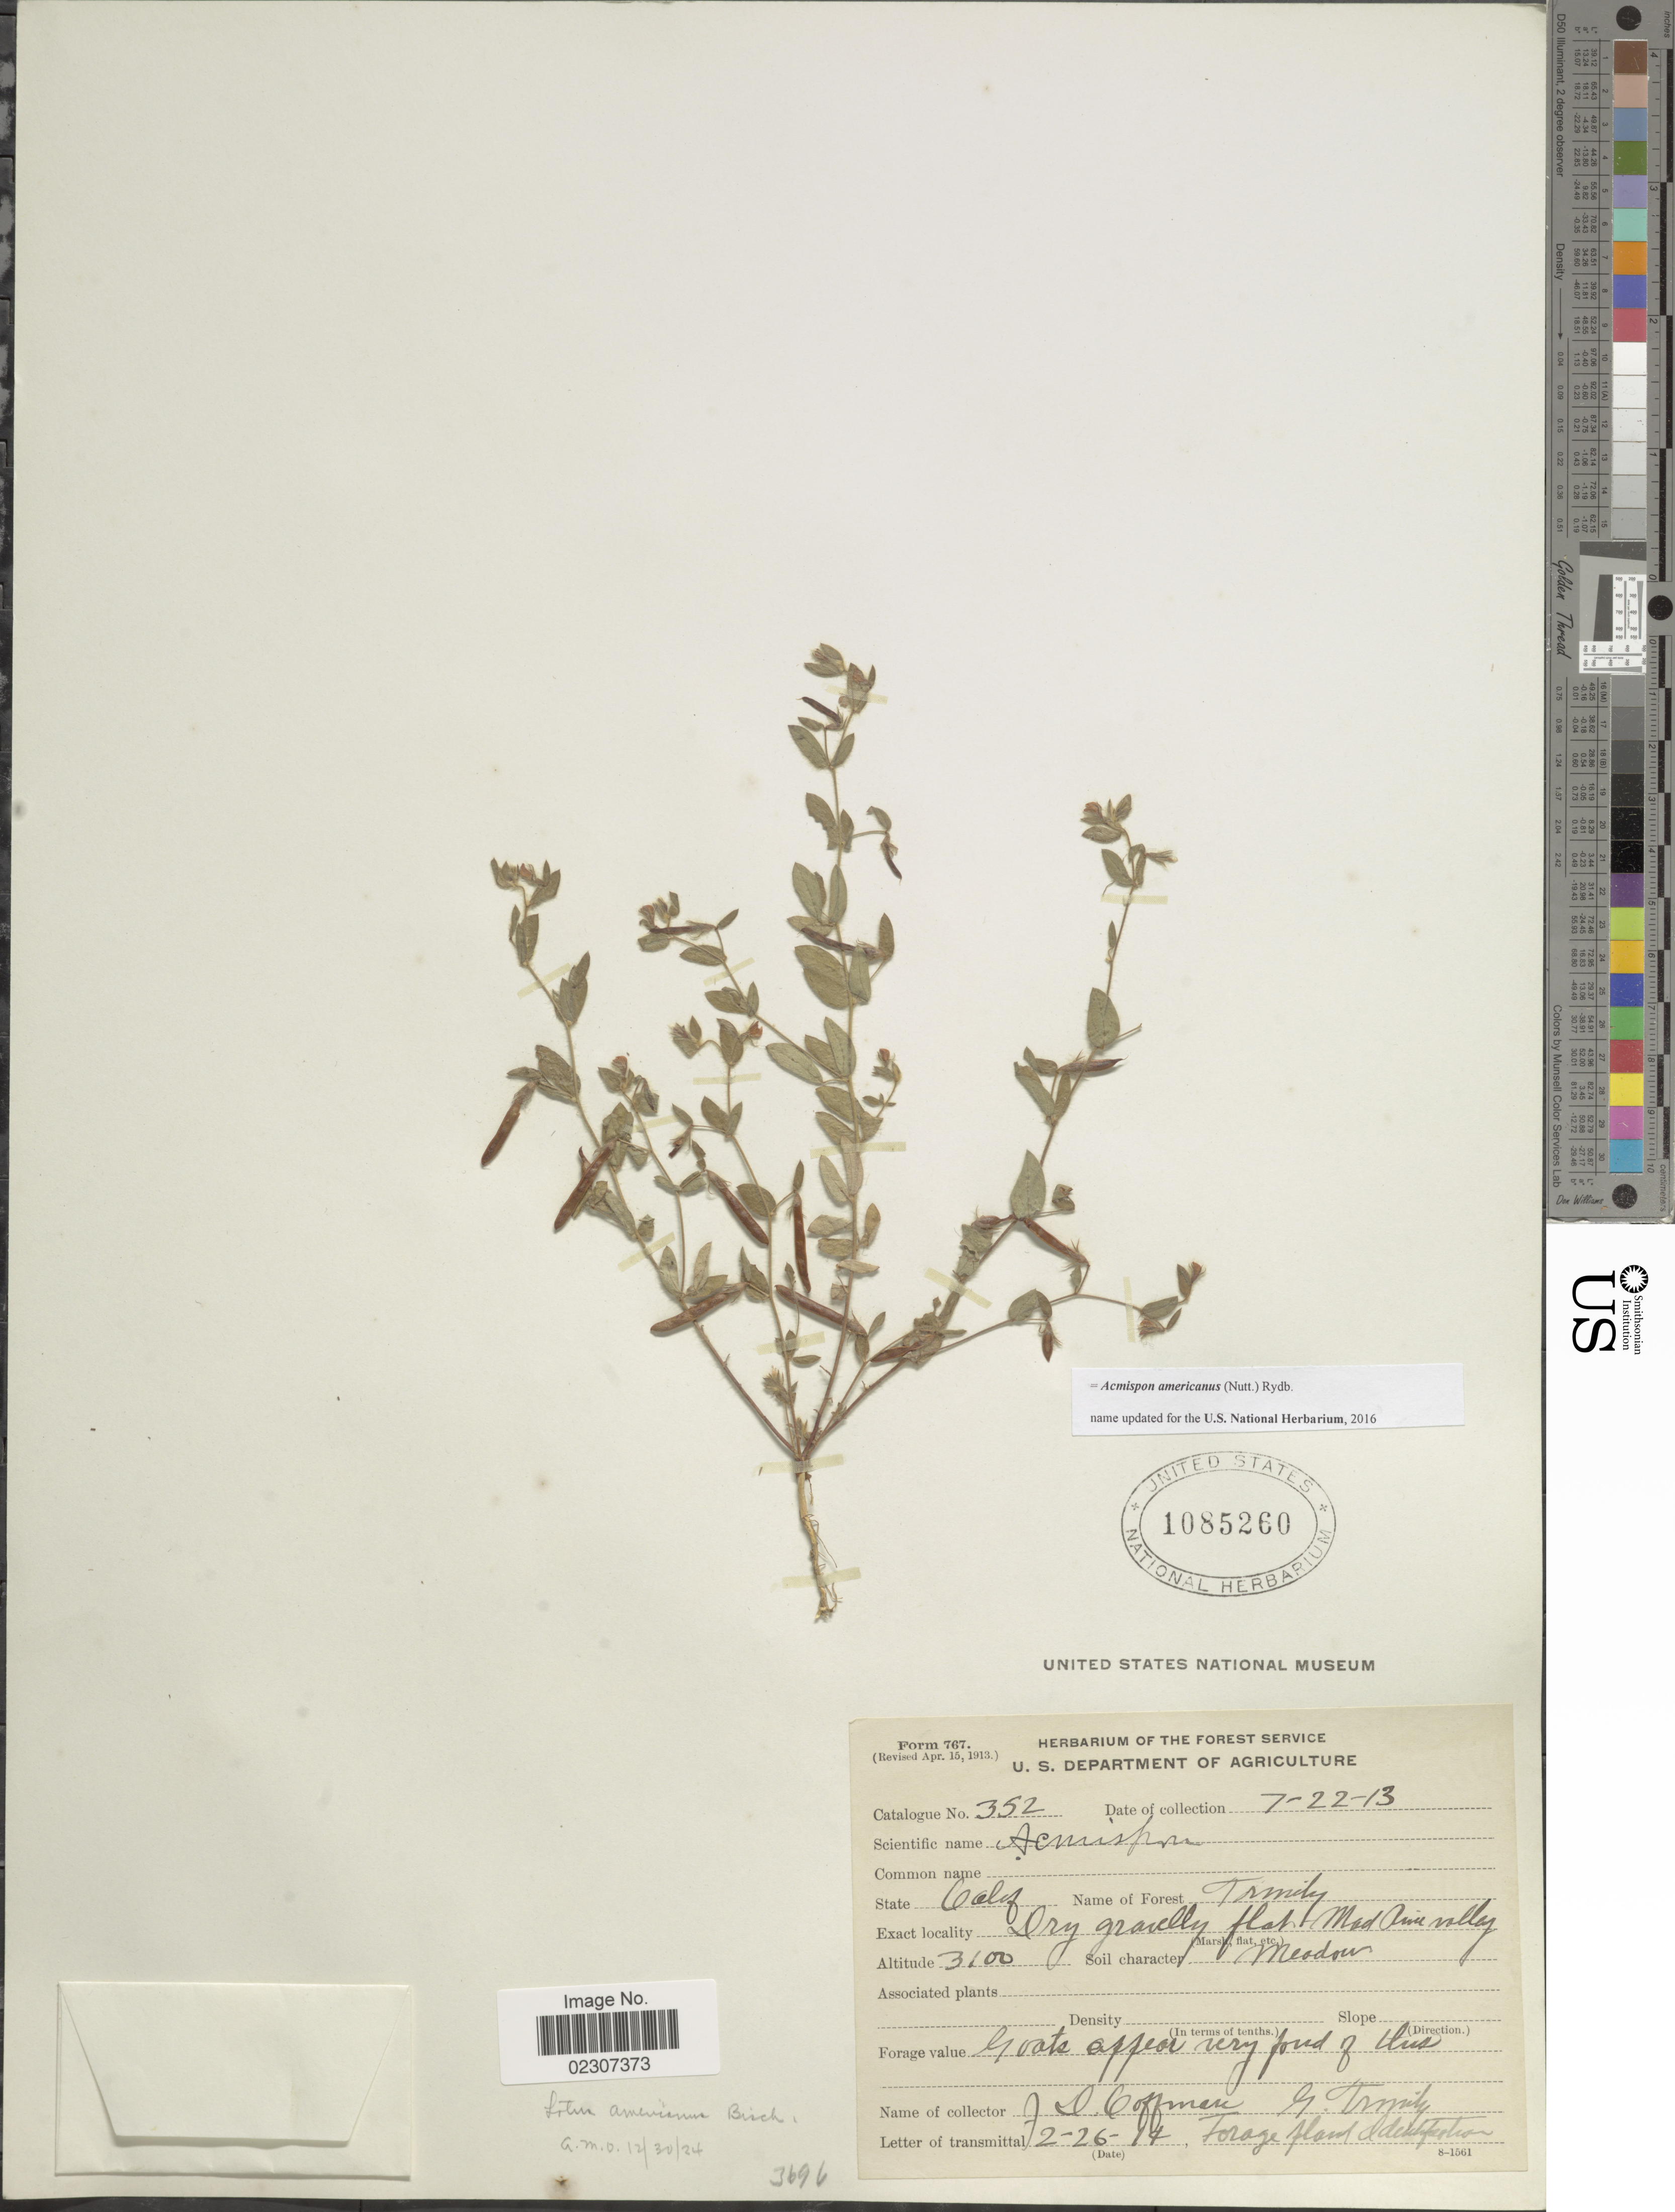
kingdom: Plantae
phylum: Tracheophyta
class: Magnoliopsida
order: Fabales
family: Fabaceae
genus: Acmispon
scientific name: Acmispon americanus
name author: (Nutt.) Rydb.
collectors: D. M. Coffman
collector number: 352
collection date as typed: Transcribed d/m/y: 22/7/13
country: United States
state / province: California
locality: State Calif. Trinity, Mad River valley.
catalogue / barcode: US 1085260